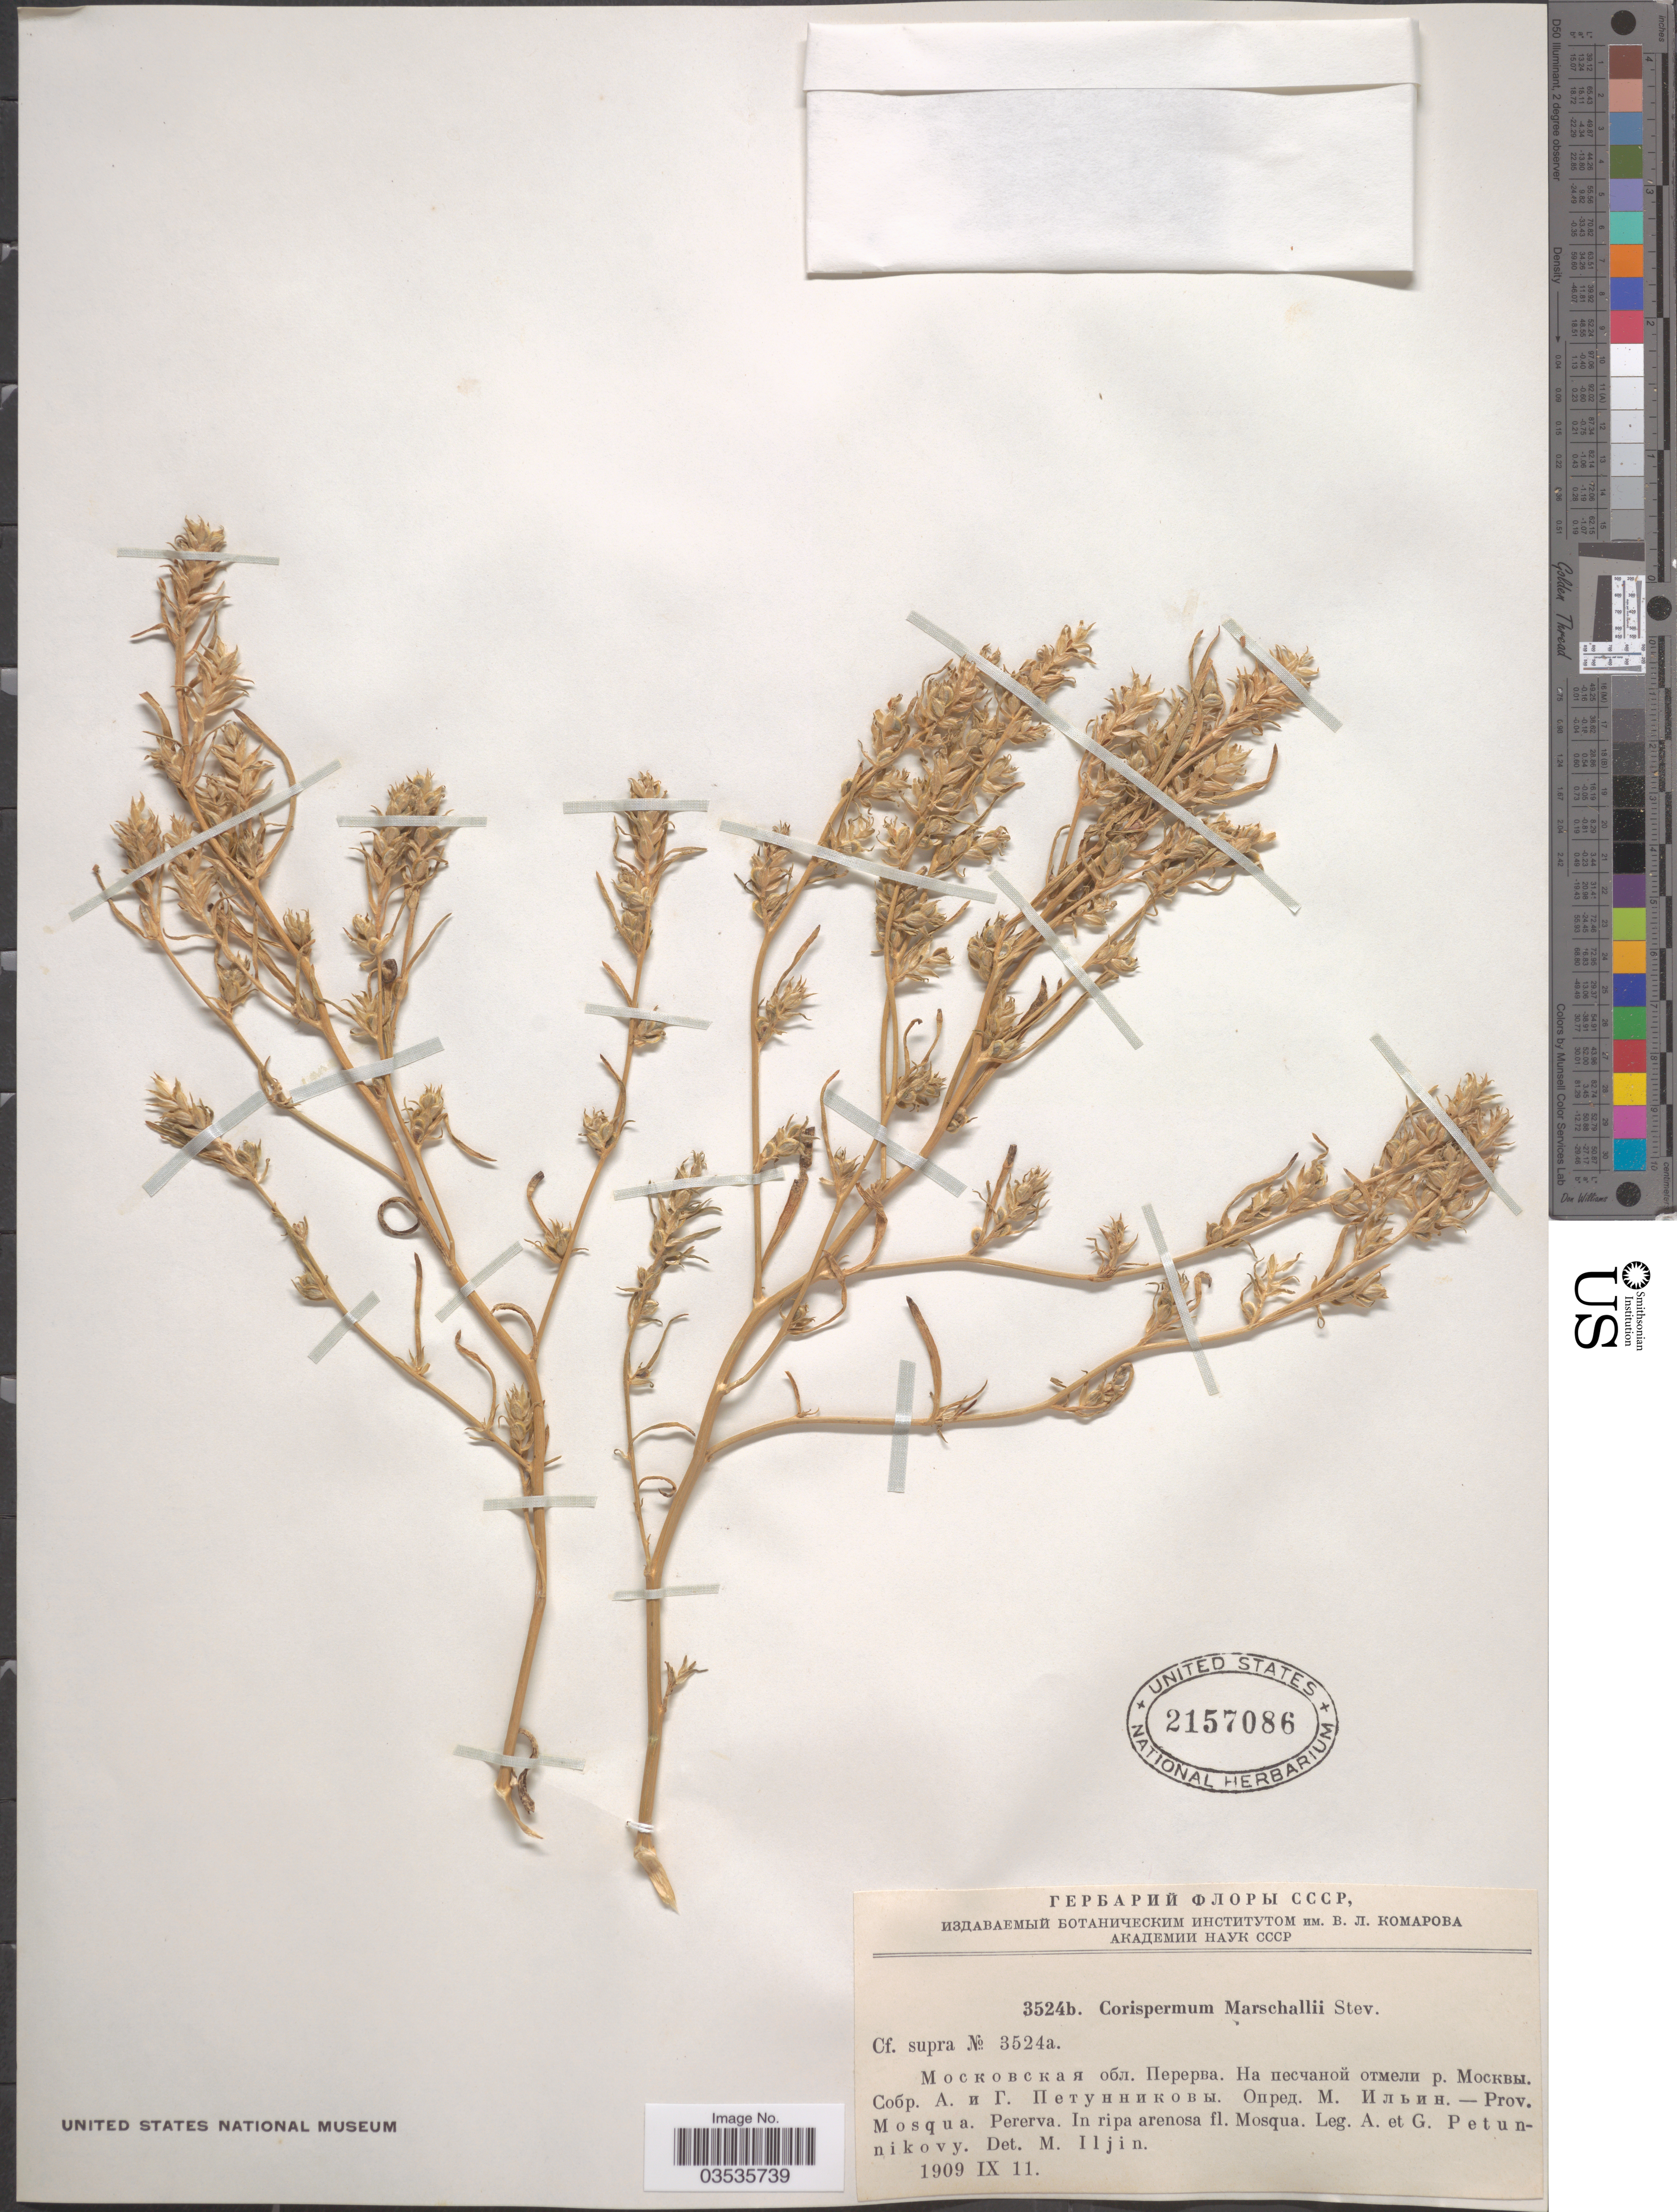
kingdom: Plantae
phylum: Tracheophyta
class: Magnoliopsida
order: Caryophyllales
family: Amaranthaceae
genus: Corispermum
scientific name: Corispermum marschallii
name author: Steven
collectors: A. Petunnikovy & G. Petunnikovy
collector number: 3524b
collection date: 1909-09-11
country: Russian Federation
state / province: Moscow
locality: Prov. Mosqua. Pererva. In ripa arenosa fl. Mosqua.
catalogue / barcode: US 2157086